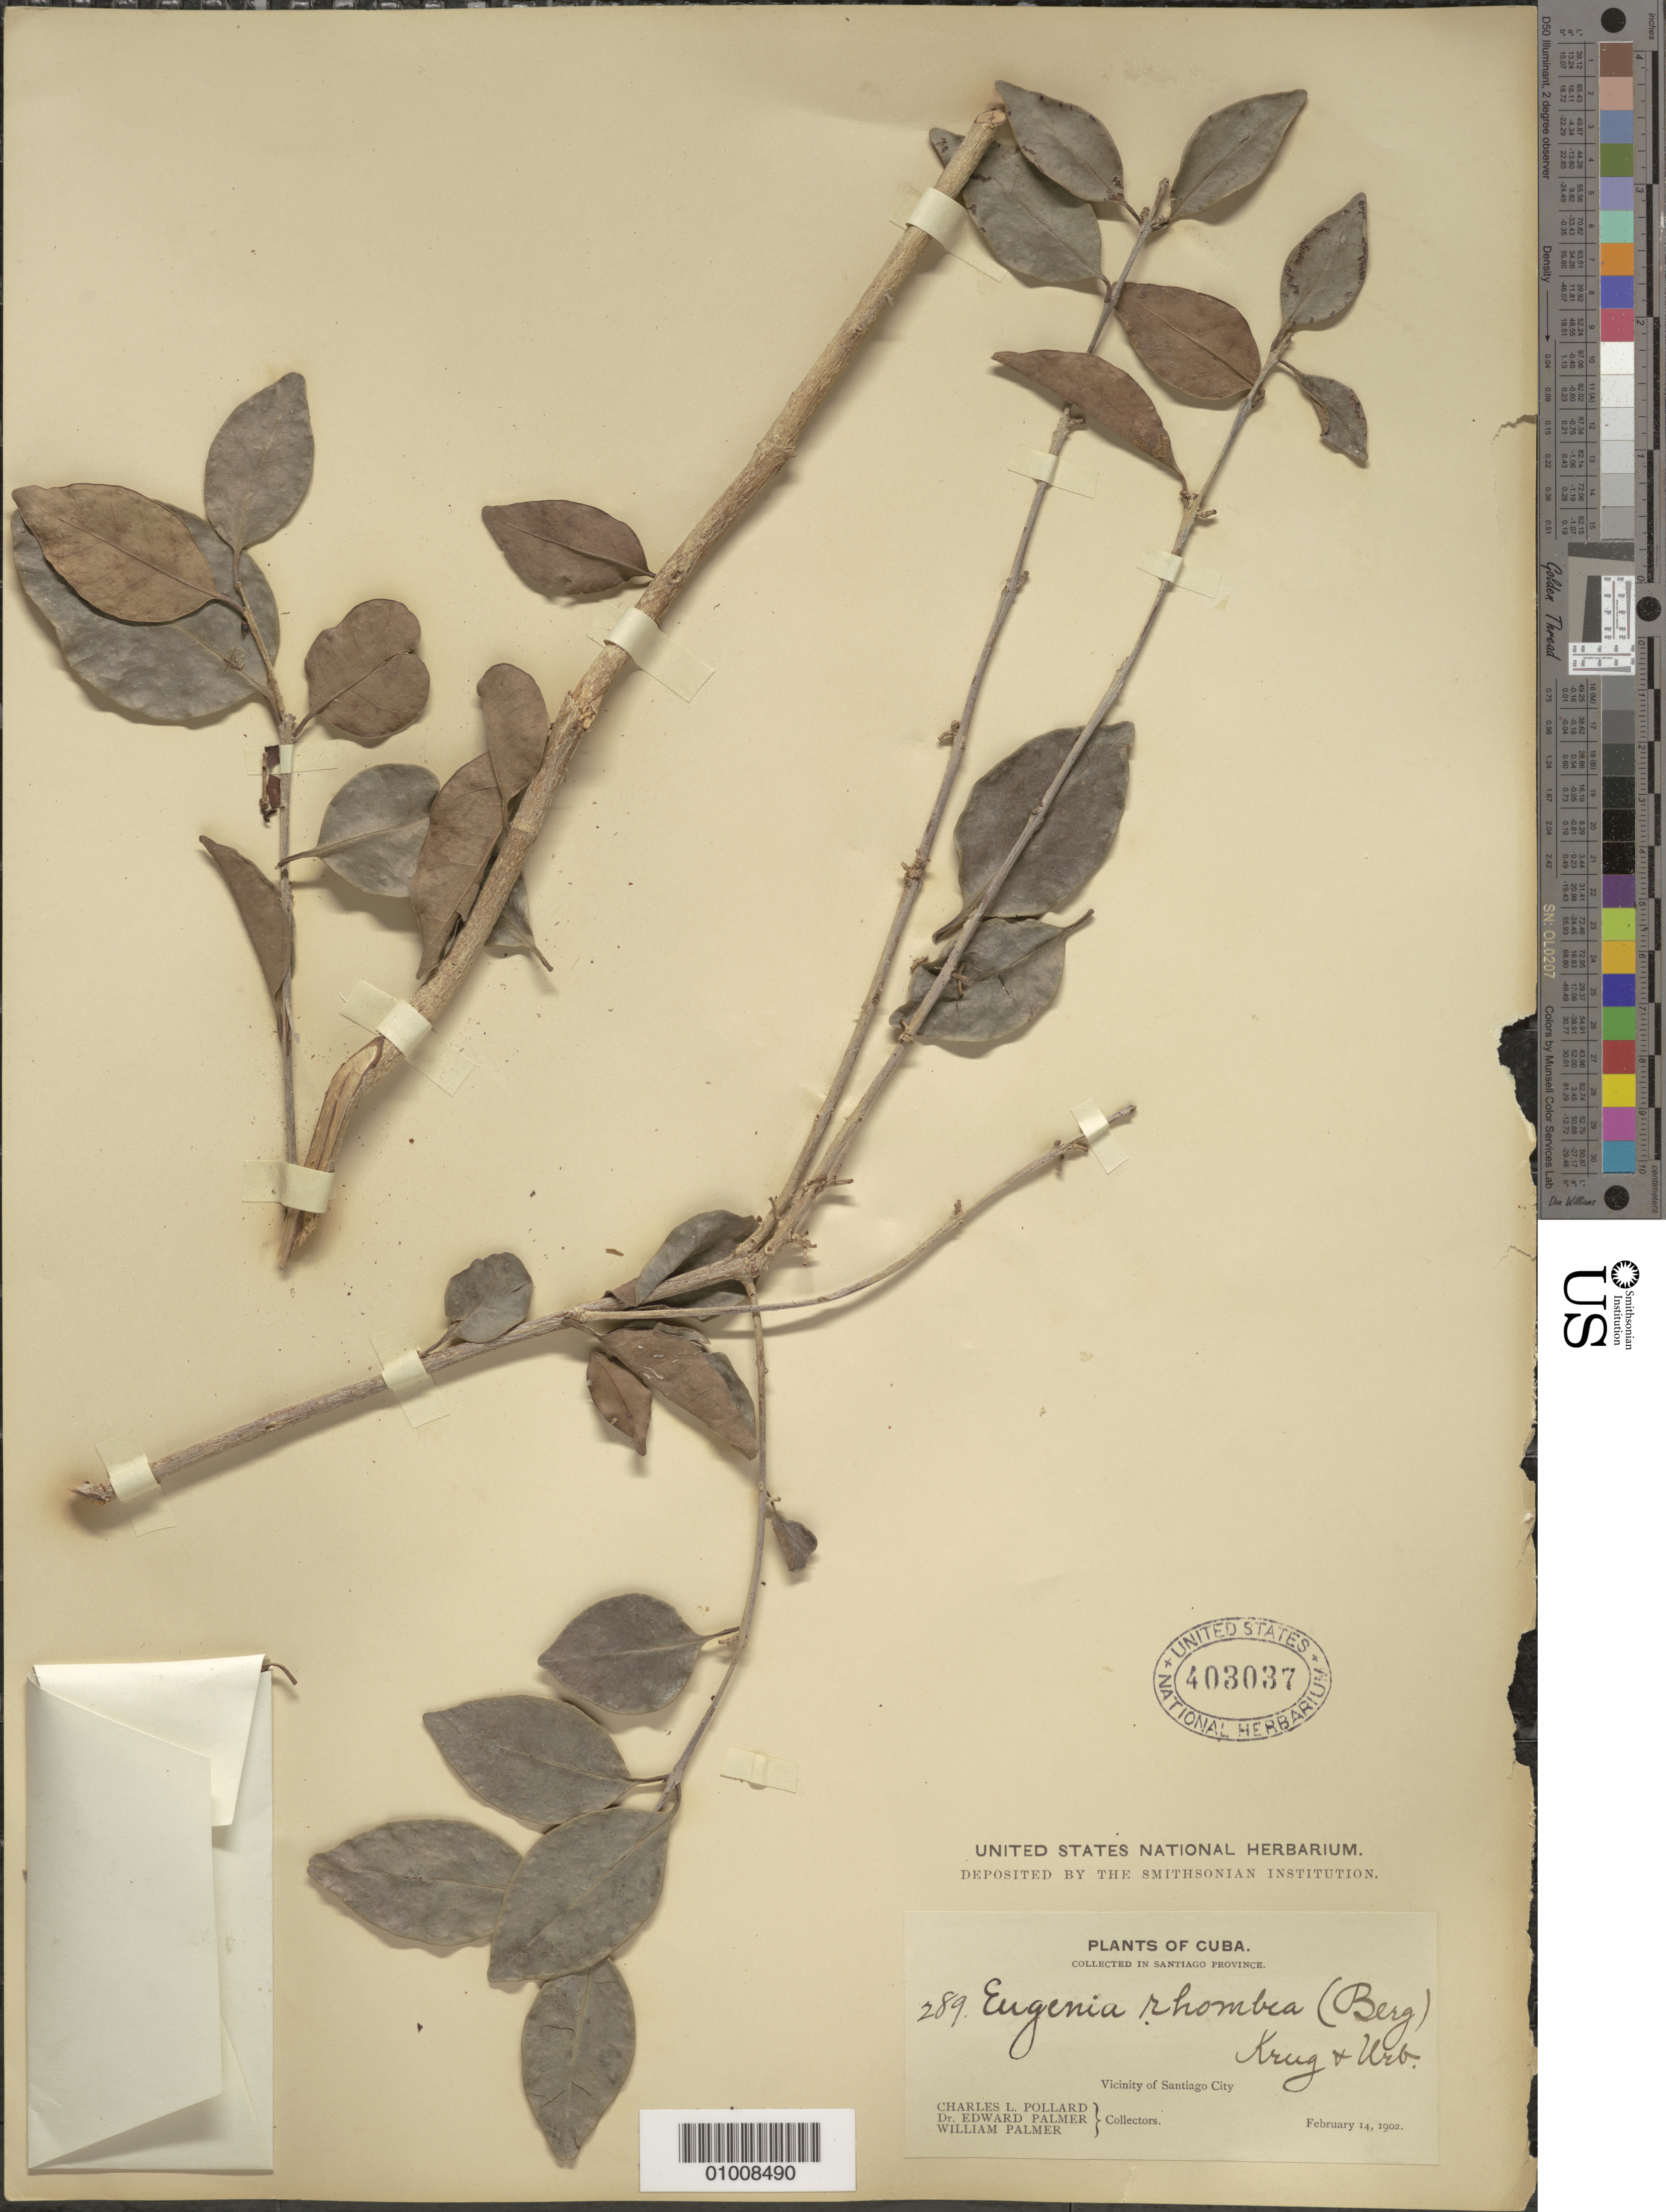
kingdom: Plantae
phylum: Tracheophyta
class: Magnoliopsida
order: Myrtales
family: Myrtaceae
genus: Eugenia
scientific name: Eugenia rhombea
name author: (O. Berg) Krug & Urb.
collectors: C. L. Pollard, E. Palmer & W. Palmer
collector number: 289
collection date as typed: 14 Feb 1902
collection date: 1902-02-14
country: Cuba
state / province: Santiago de Cuba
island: Cuba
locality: Vicinity of Santiago City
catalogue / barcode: US 403037